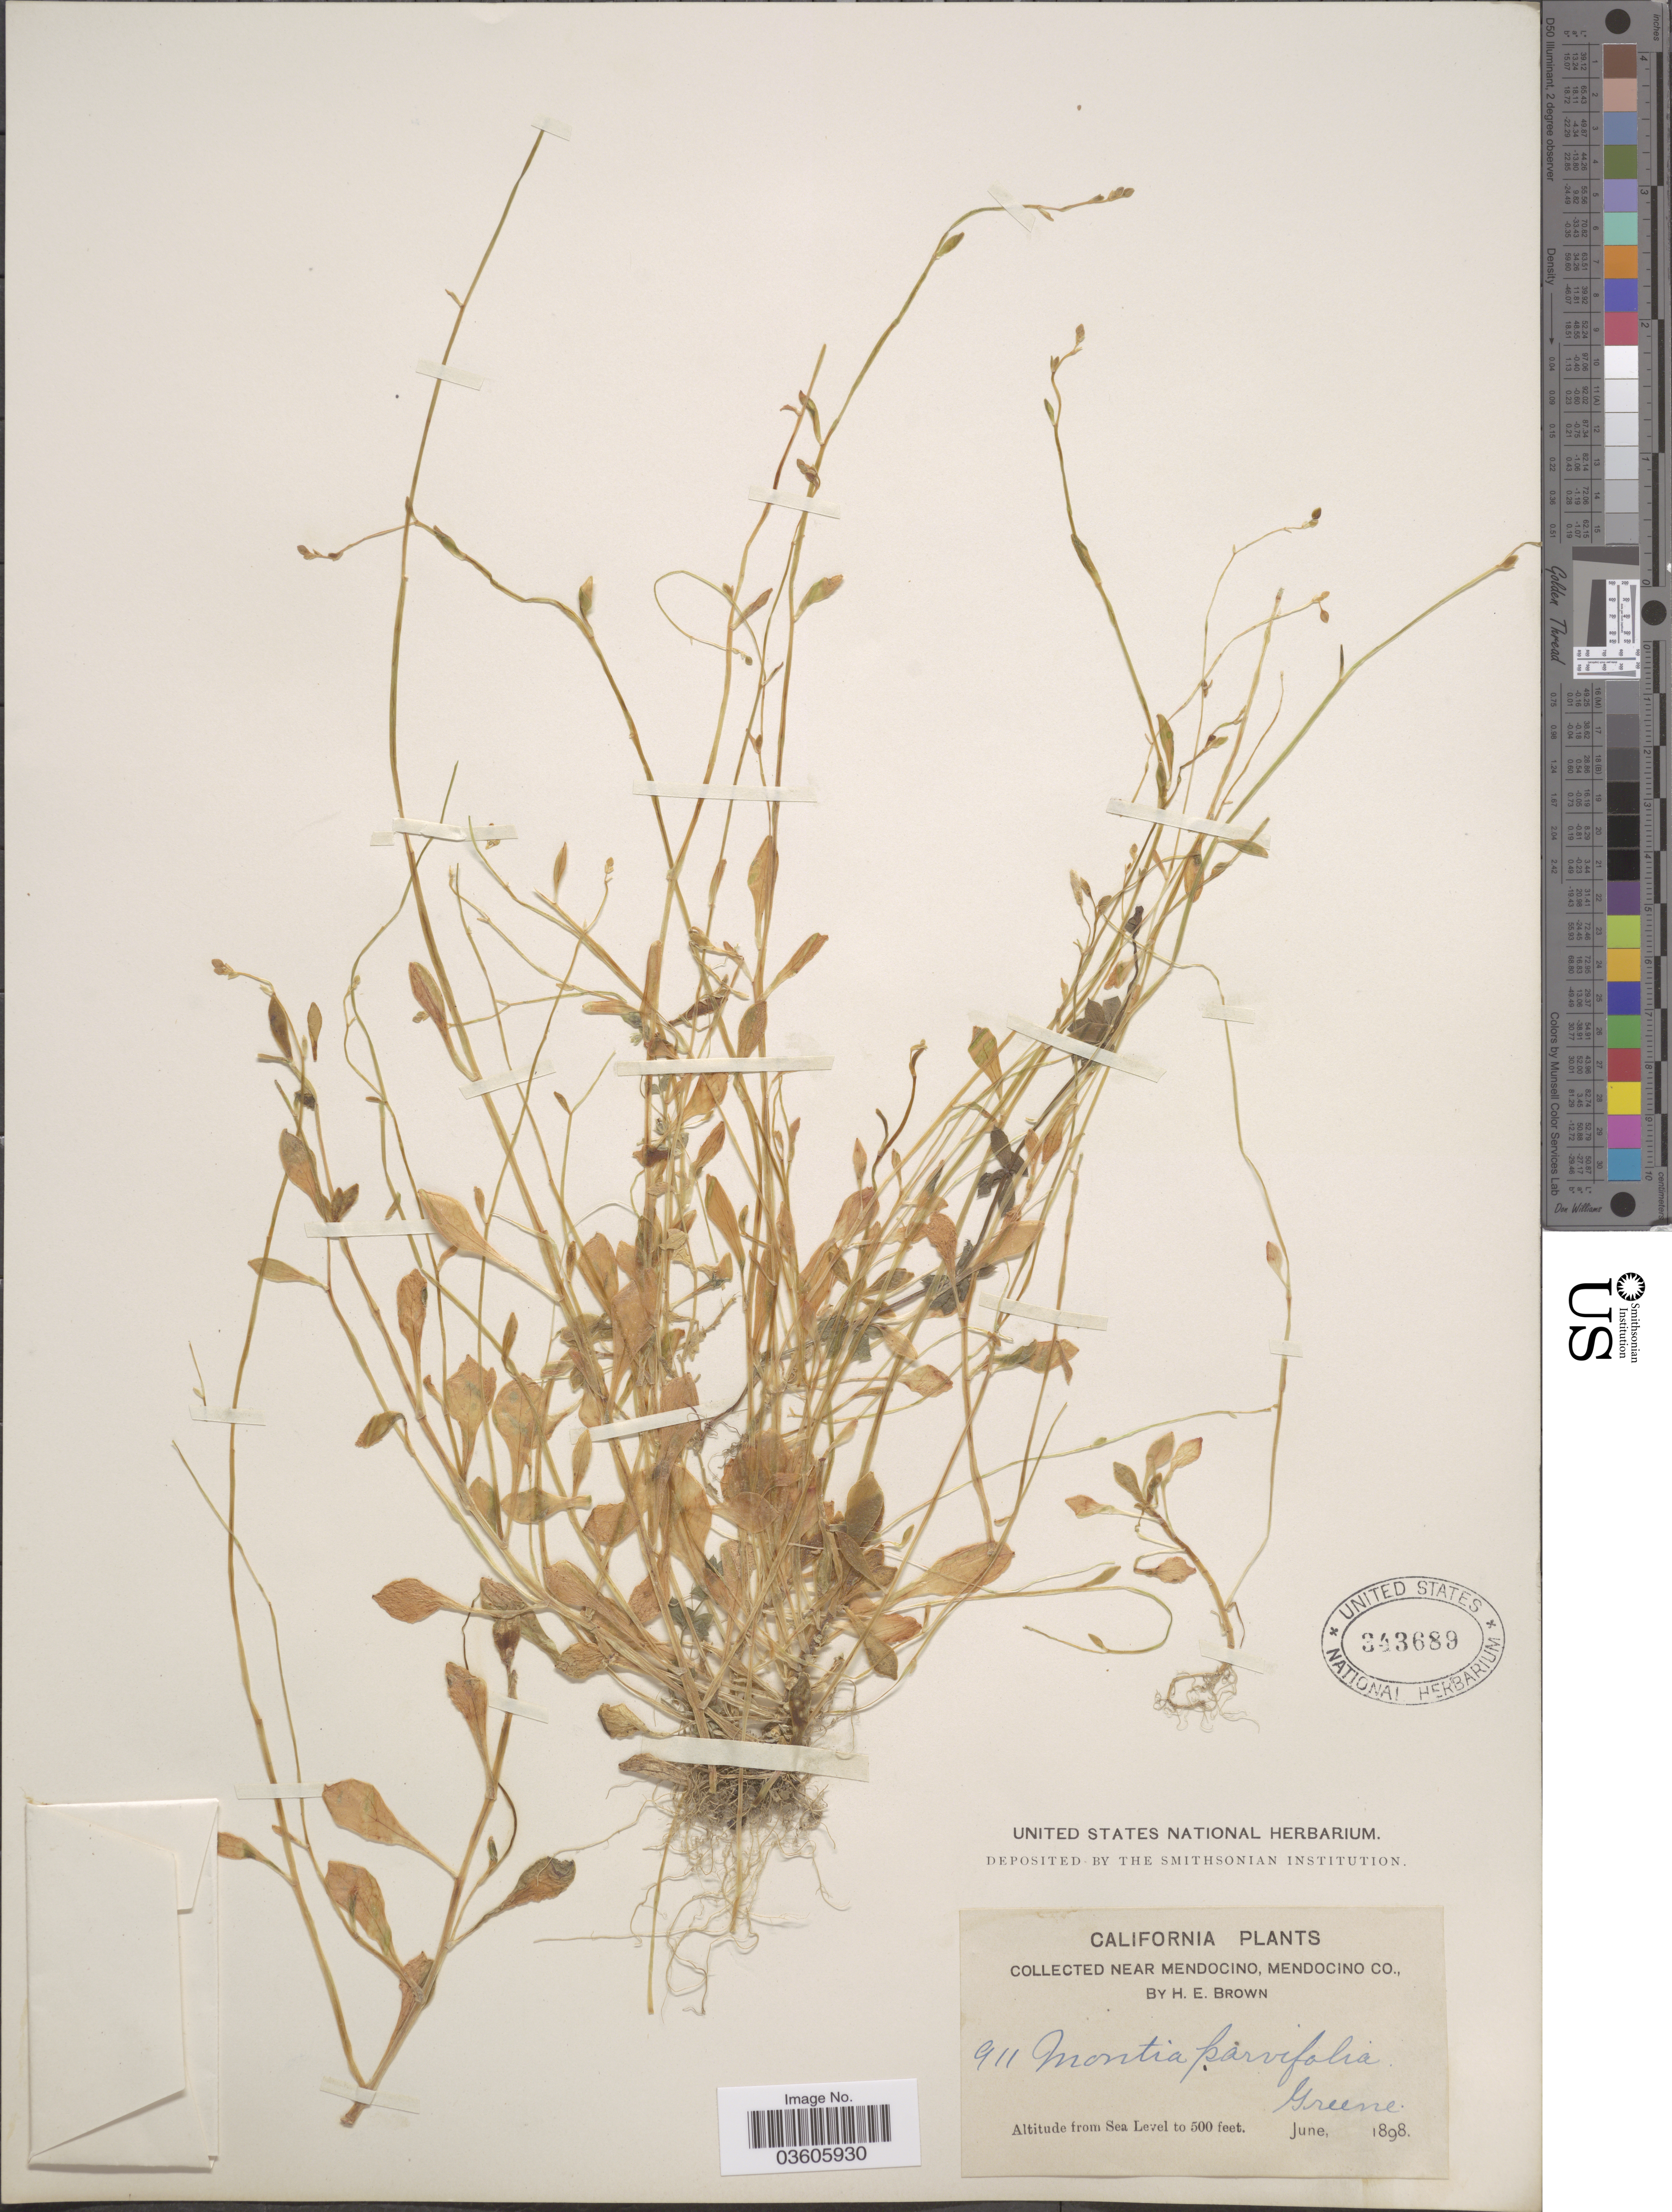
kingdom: Plantae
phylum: Tracheophyta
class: Magnoliopsida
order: Caryophyllales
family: Montiaceae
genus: Montia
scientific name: Montia parvifolia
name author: (Moc. ex DC.) Greene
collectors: H. E. Brown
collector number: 911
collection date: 1898-06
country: United States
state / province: California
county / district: Mendocino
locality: Near Mendocino, Mendocino Co.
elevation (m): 0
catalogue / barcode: US 343689